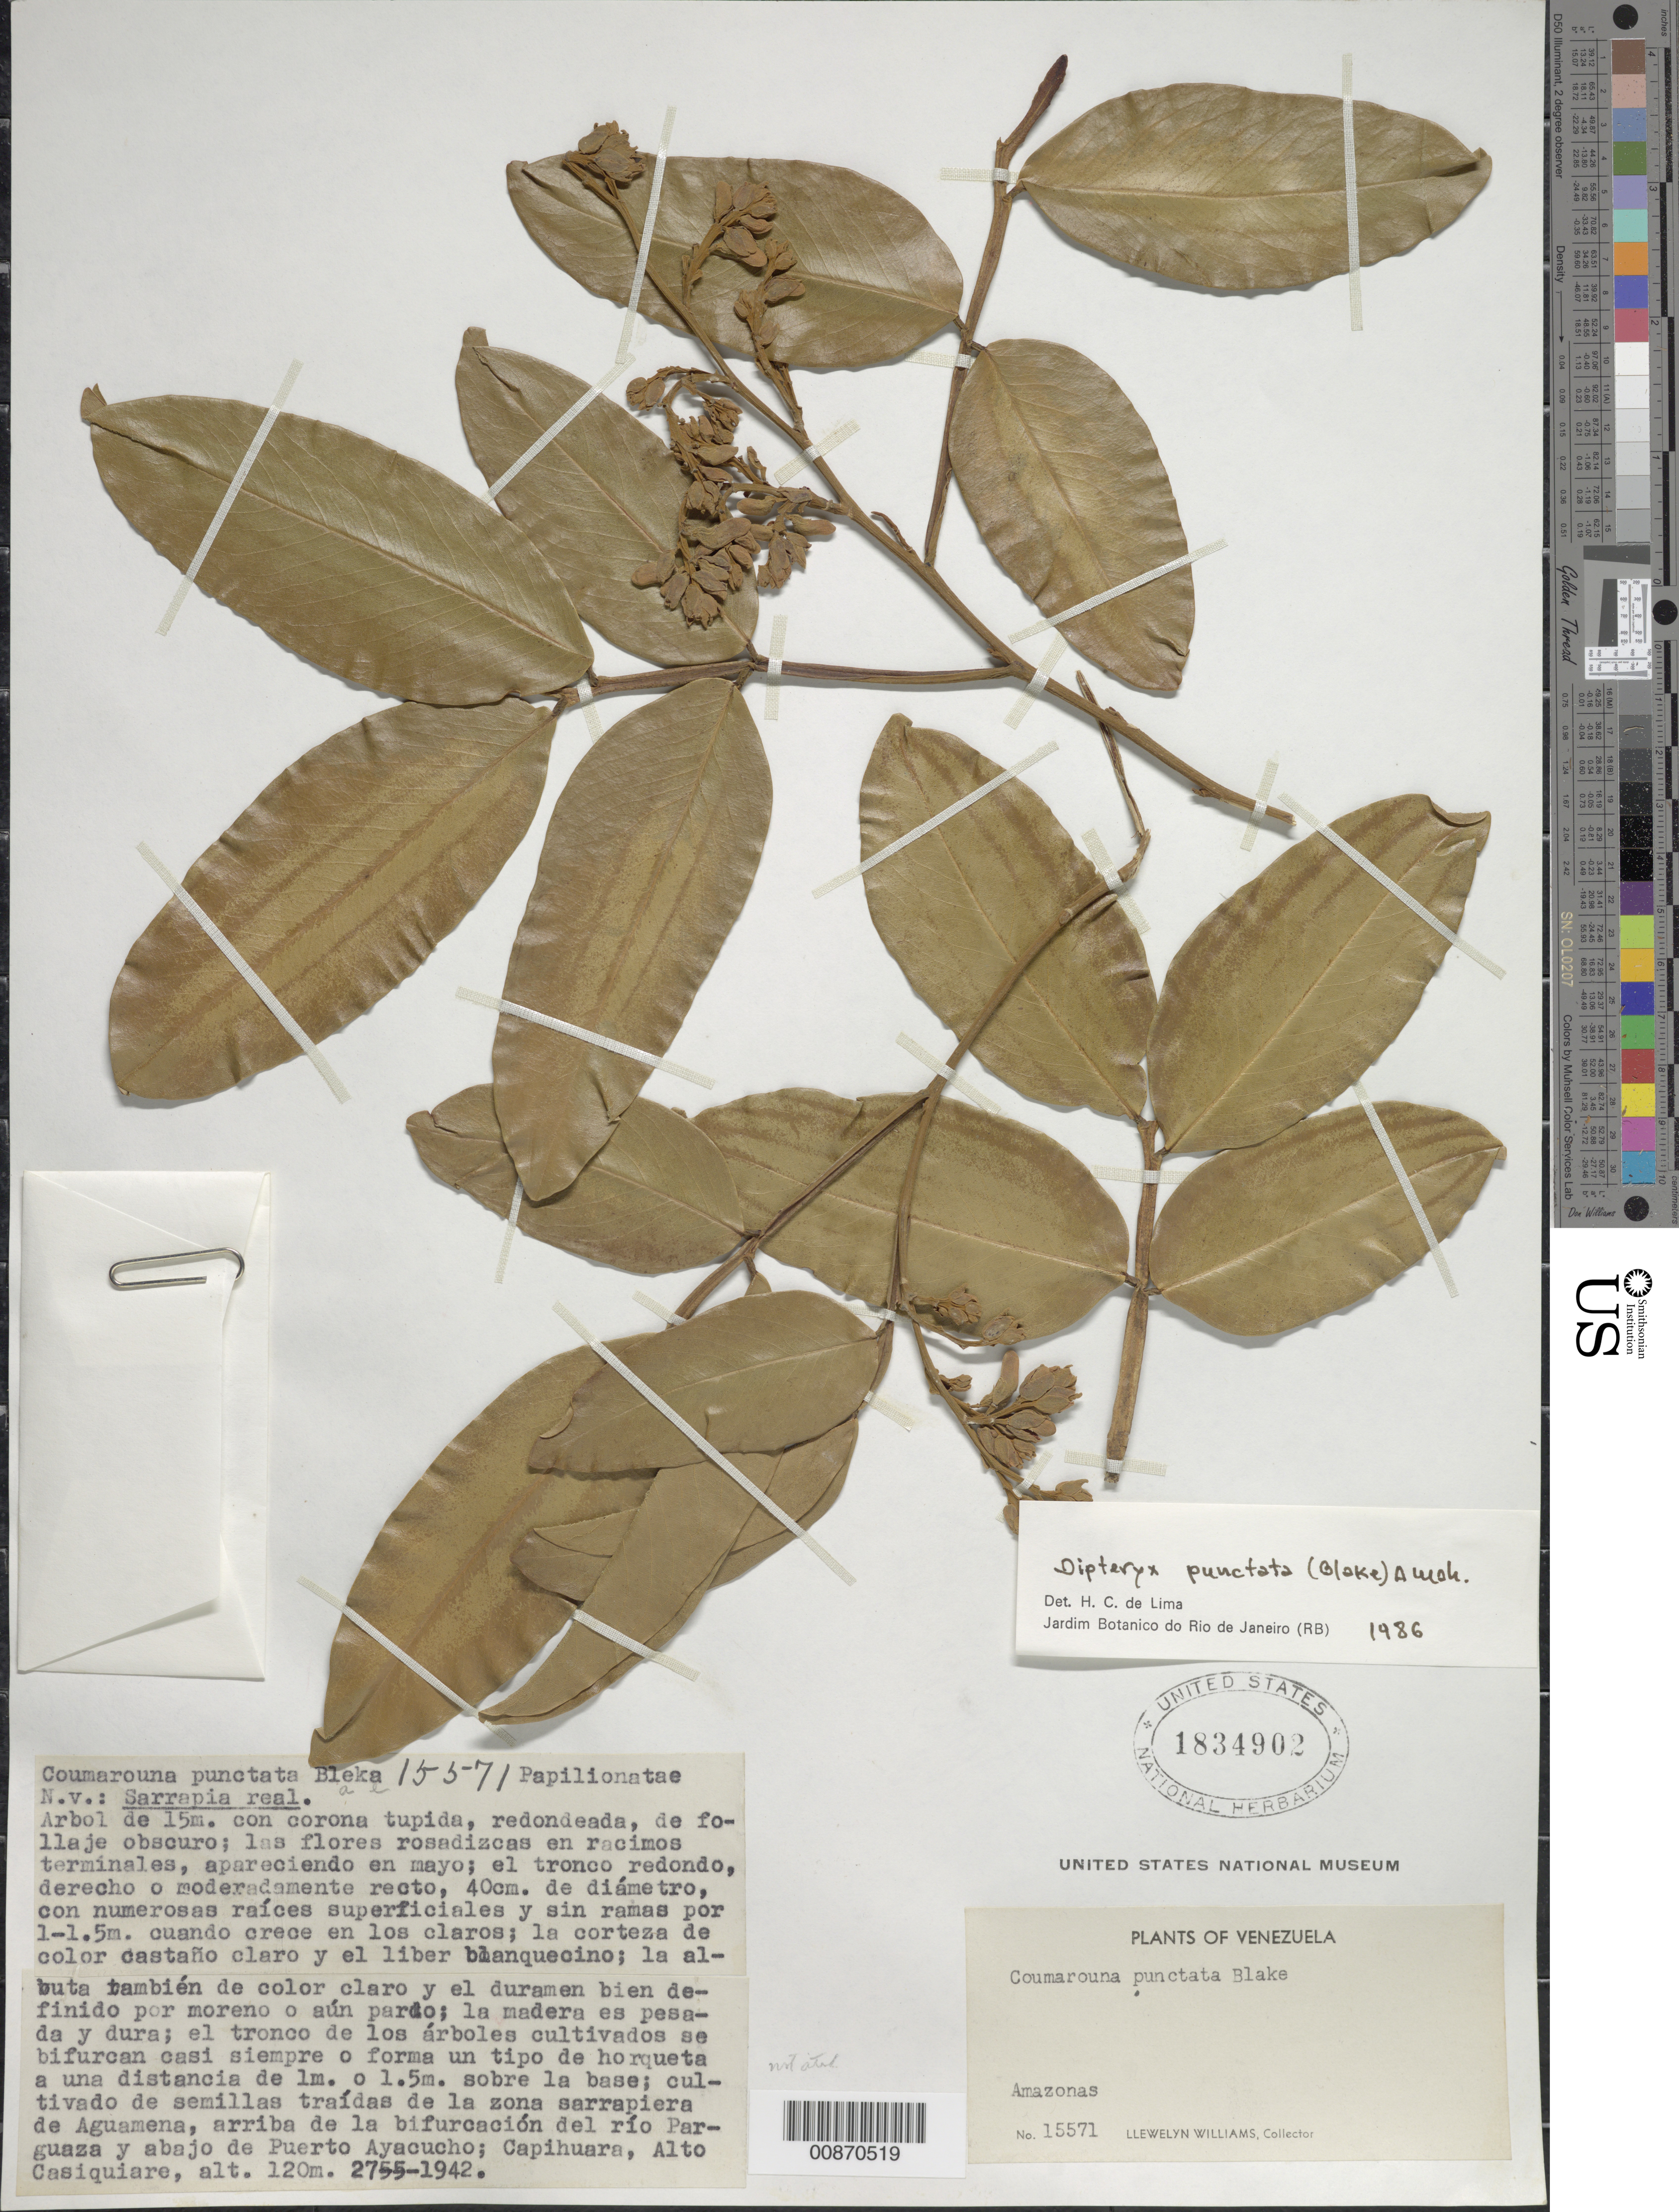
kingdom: Plantae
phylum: Tracheophyta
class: Magnoliopsida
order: Fabales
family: Fabaceae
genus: Dipteryx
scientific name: Dipteryx punctata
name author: (S.F. Blake) Amshoff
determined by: Lima, H. C. de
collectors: Ll. Williams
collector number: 15571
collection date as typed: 27-May-42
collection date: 1942-05-27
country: Venezuela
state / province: Amazonas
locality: Capihuara, Alto Casiquiare, arriba de la bifurcacion del rio Parguaza y abajo de Puerto Ayacucho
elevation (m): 120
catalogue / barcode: US 1834902